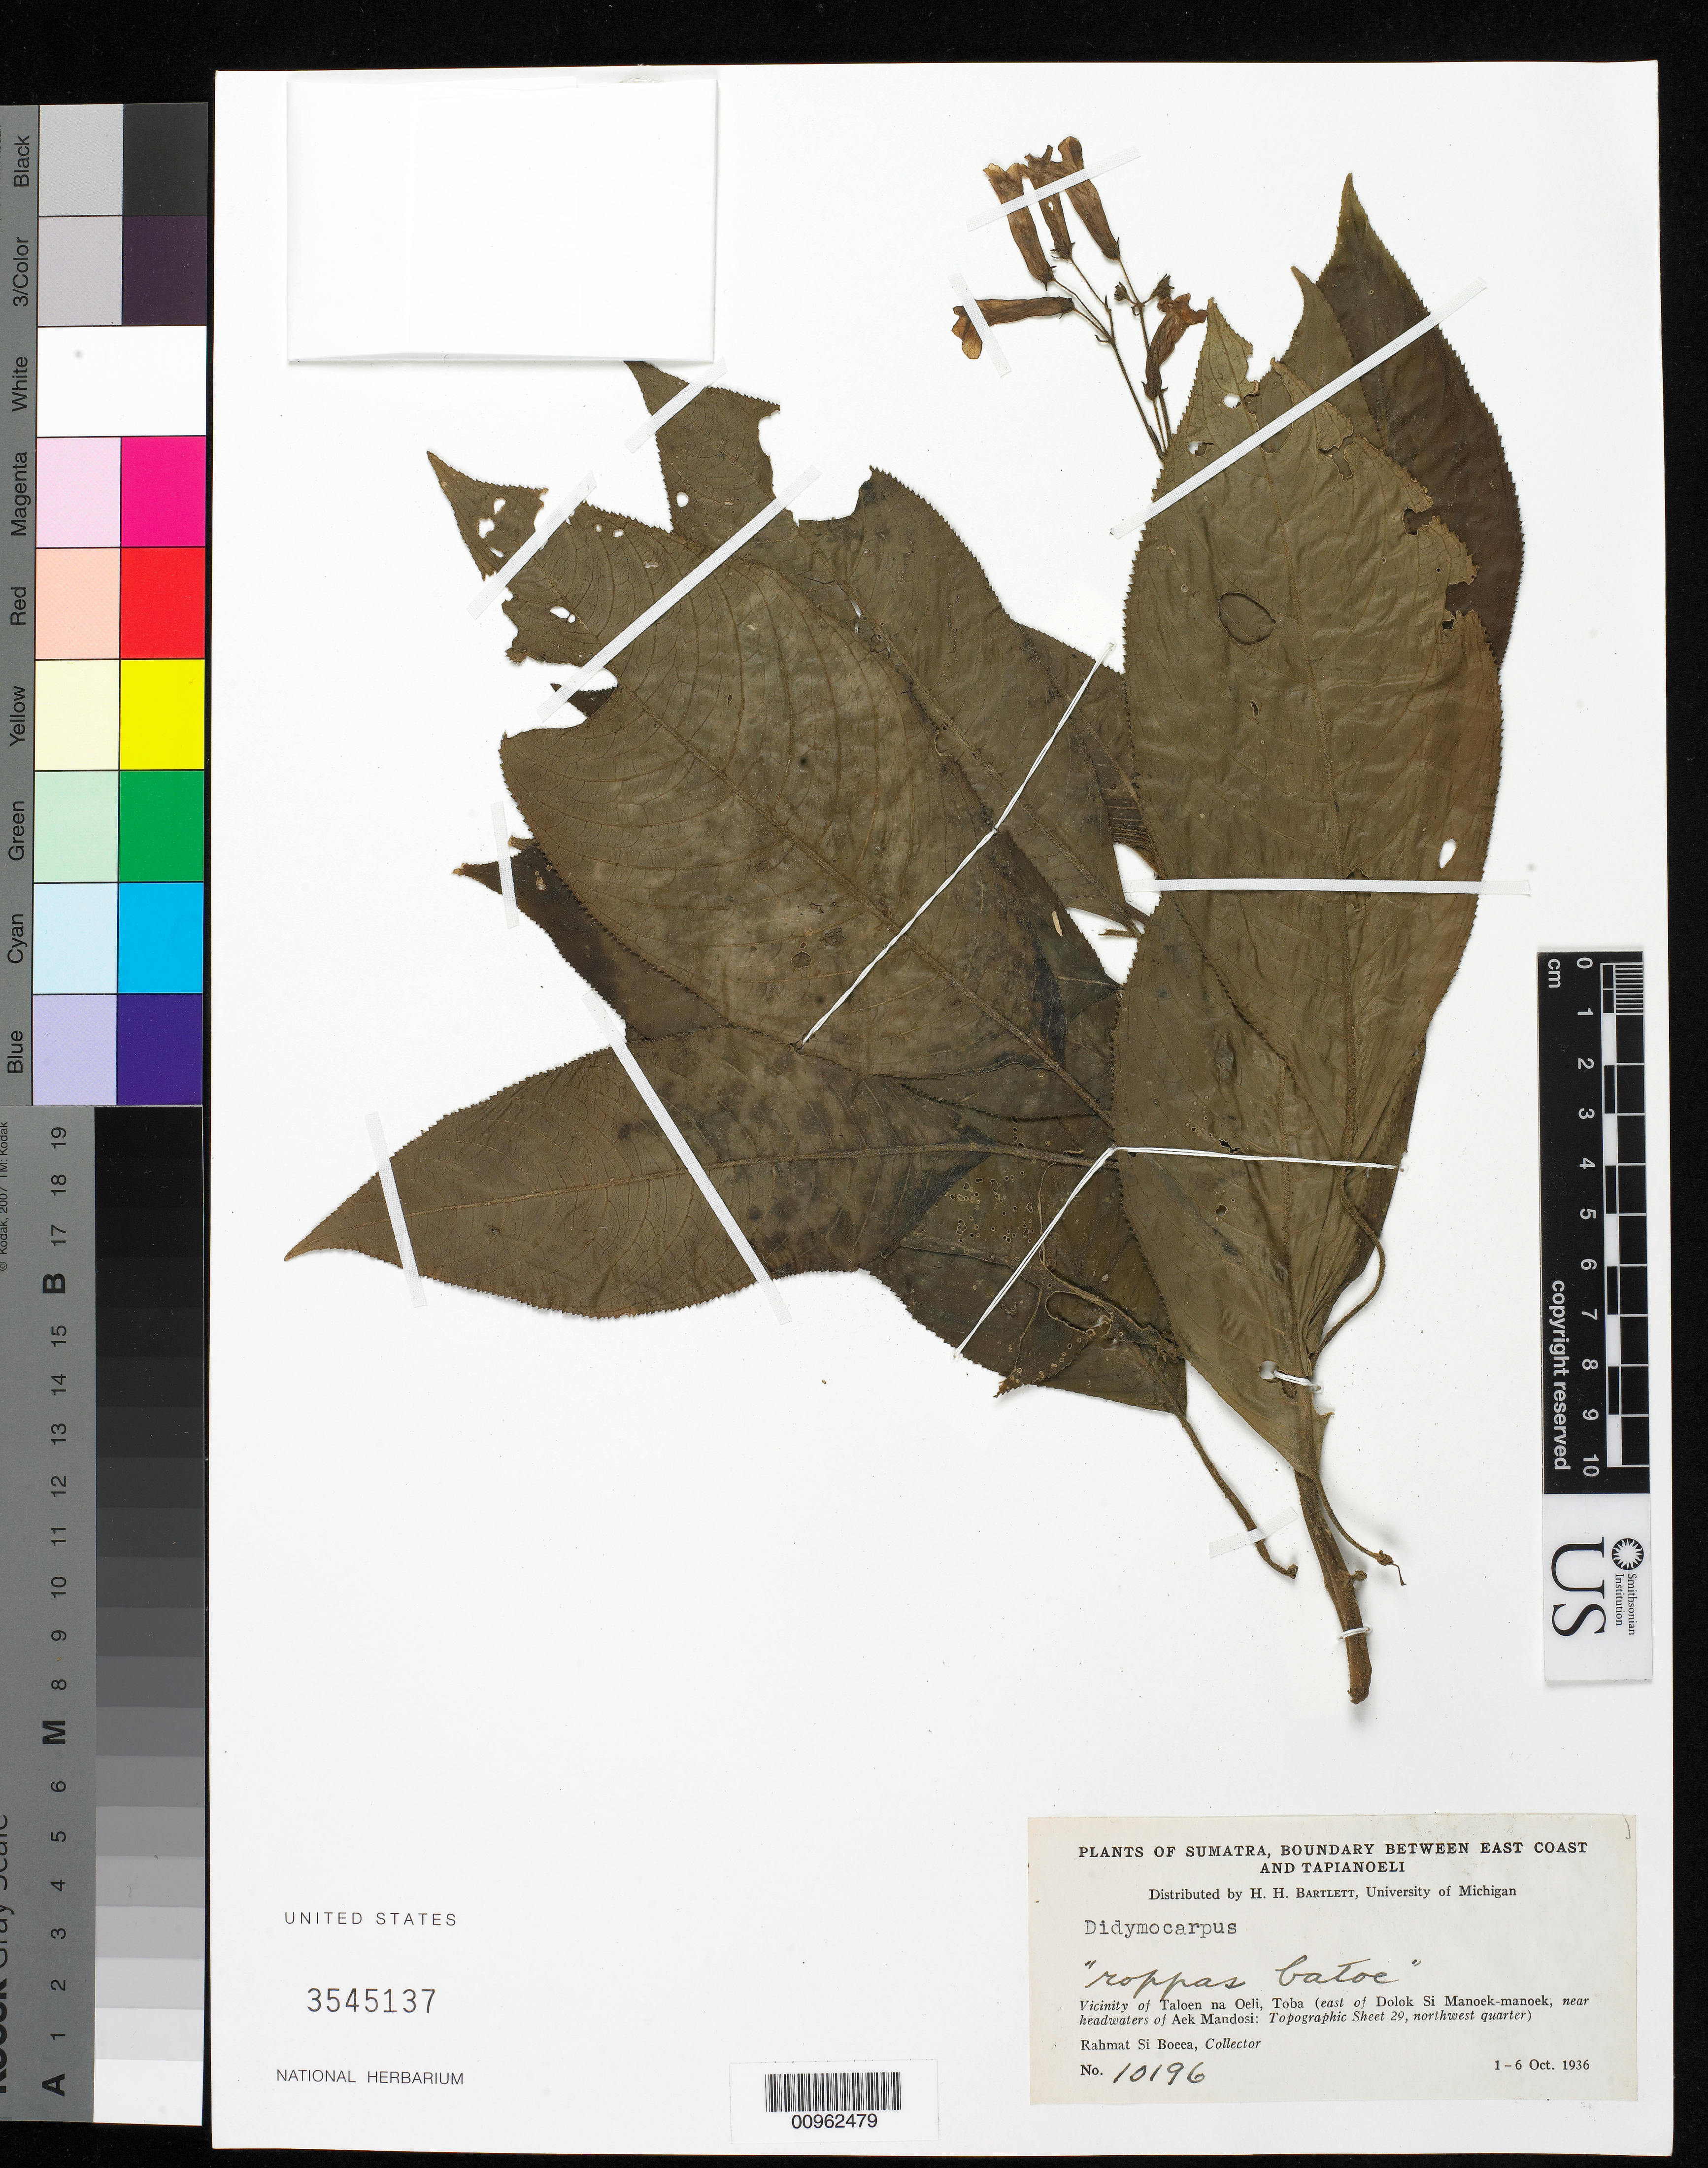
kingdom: Plantae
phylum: Tracheophyta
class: Magnoliopsida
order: Lamiales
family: Gesneriaceae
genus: Didymocarpus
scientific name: Didymocarpus sp.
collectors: Rahmat Si Boeea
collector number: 10196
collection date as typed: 1-6 Oct 1936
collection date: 1936-10-01/1936-10-06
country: Indonesia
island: Sumatra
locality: Sumatra, boundary between east coast and Tapianoeli. Vicinity of Taloen na Oeli, Toba (east of Dolok Si Manoek-manoek, near headwaters of Aek Mandosi: topographic sheet 29, northwest quarter)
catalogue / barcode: US 3545137